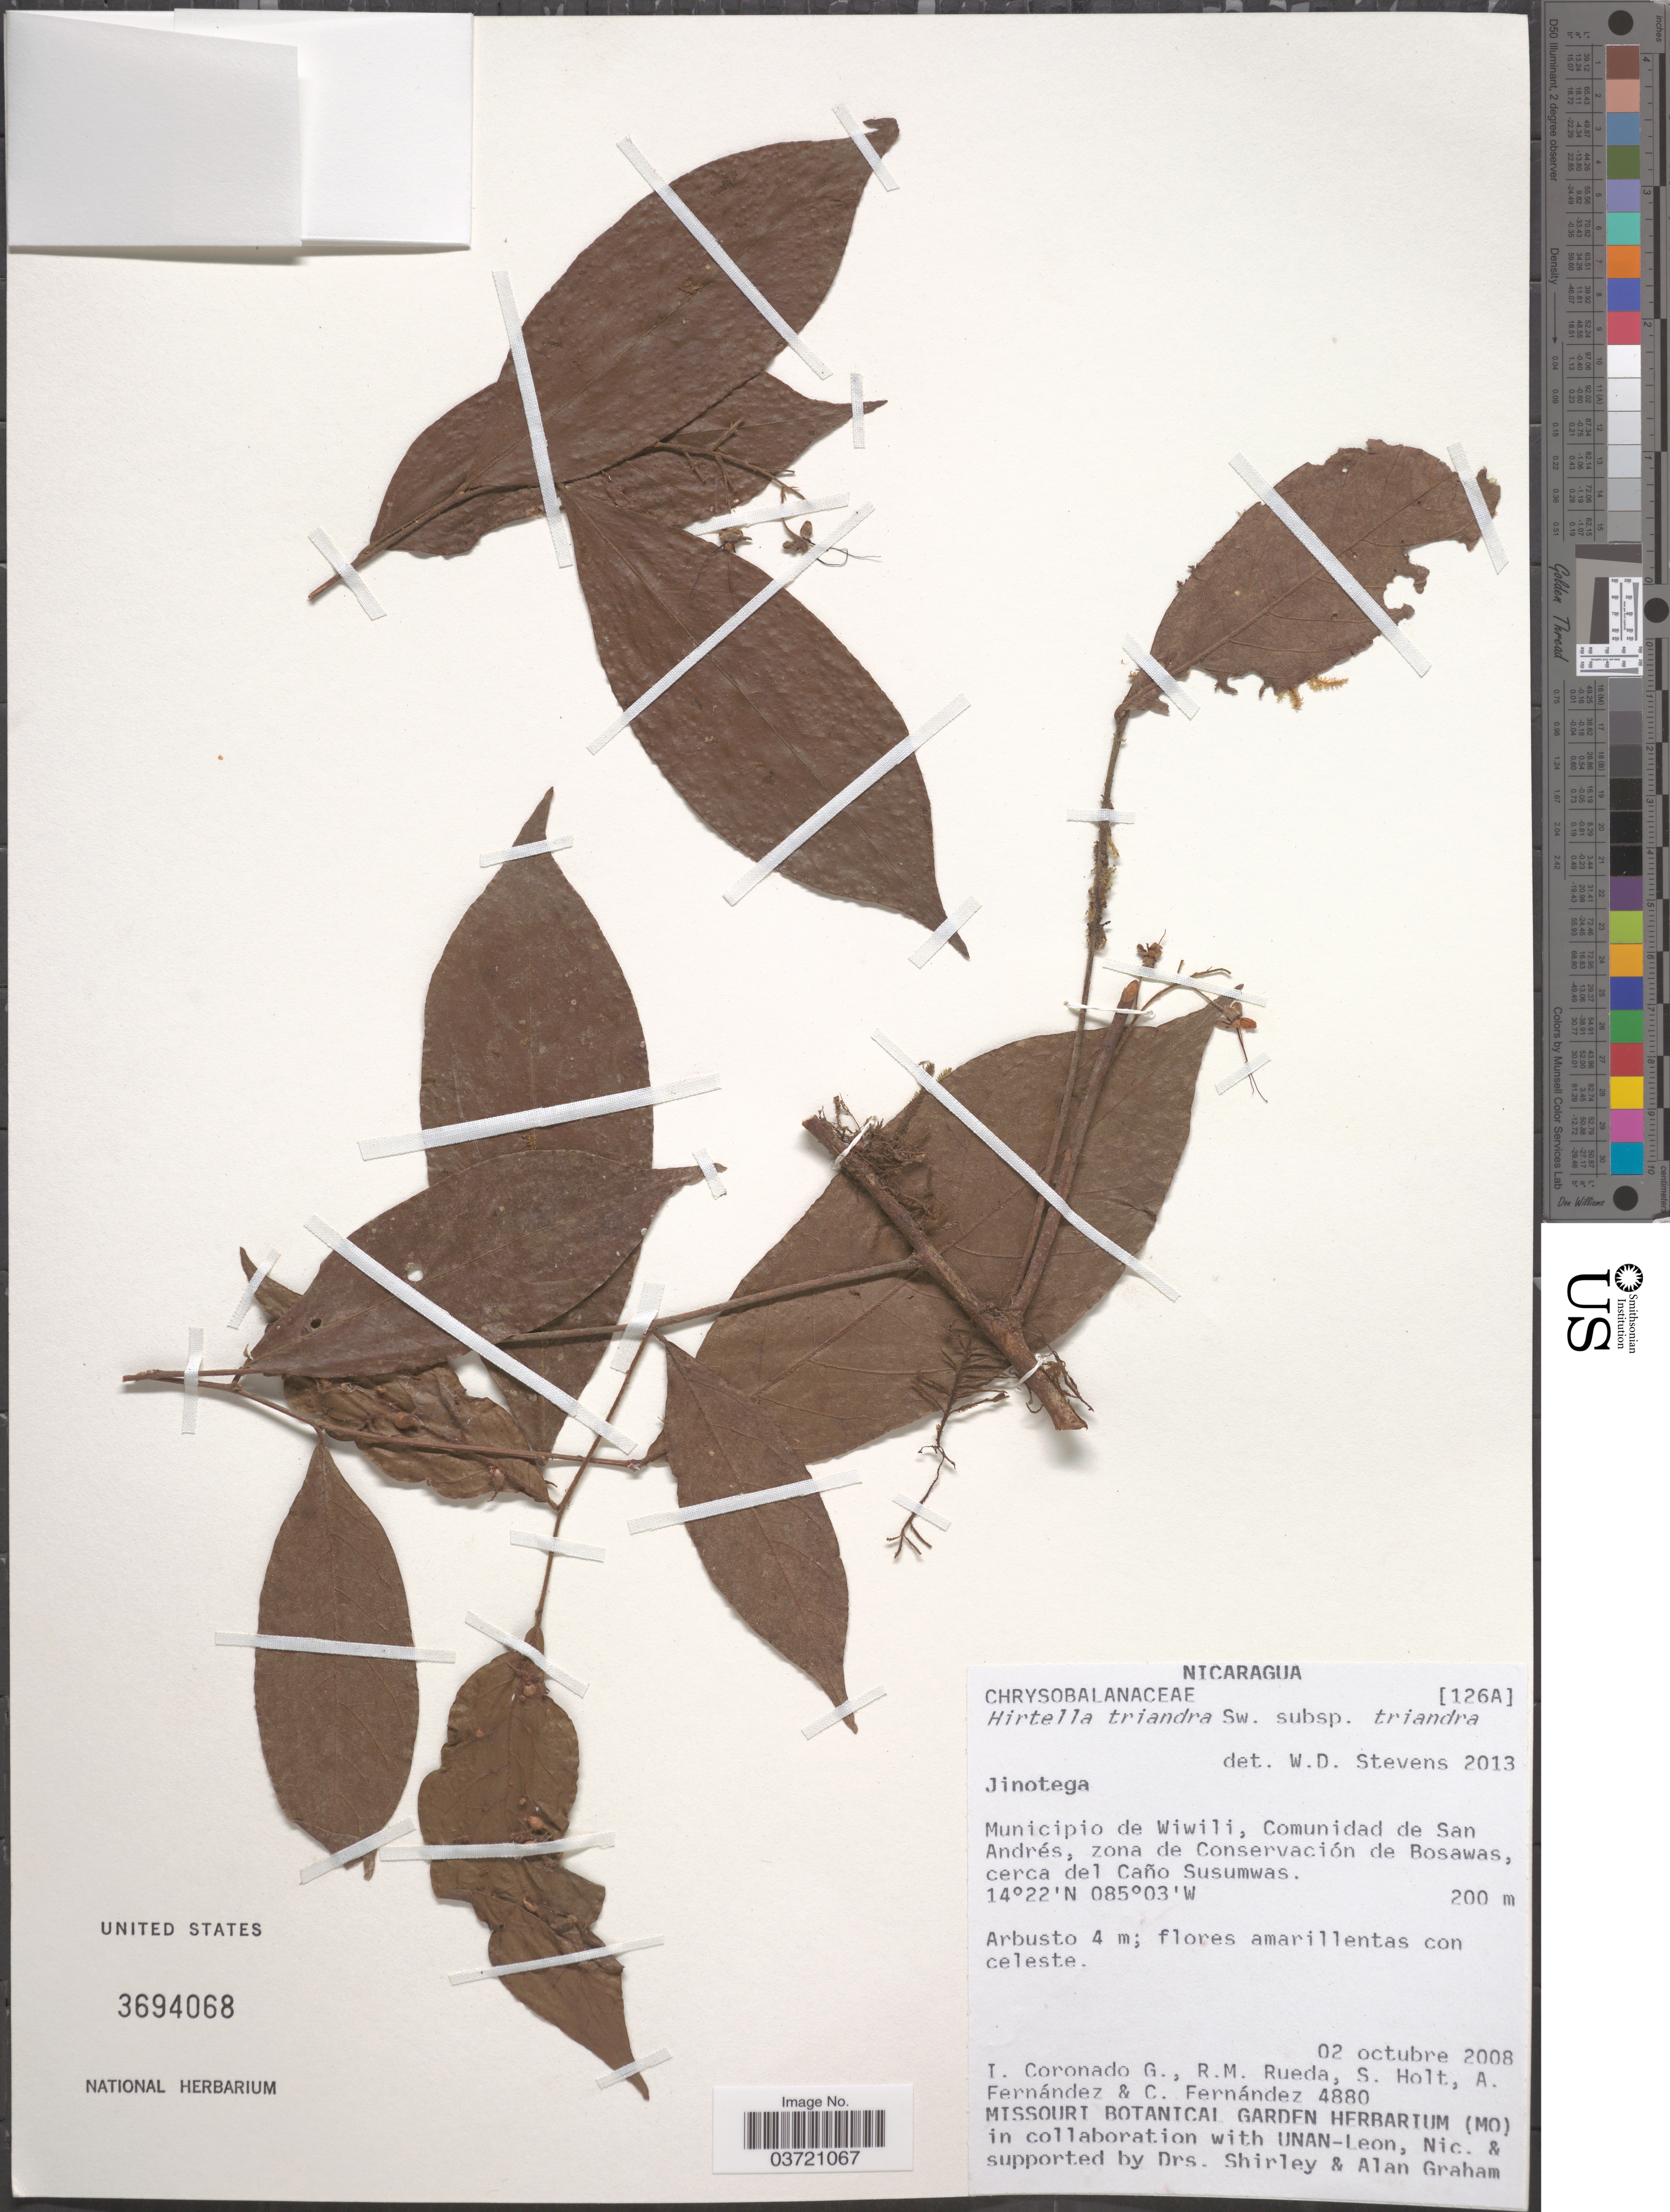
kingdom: Plantae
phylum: Tracheophyta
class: Magnoliopsida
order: Malpighiales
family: Chrysobalanaceae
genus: Hirtella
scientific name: Hirtella triandra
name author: Sw.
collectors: I. Coronado, R. Rueda, S. Holt, A. Fernández & C. Fernández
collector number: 4880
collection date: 2008-10-02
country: Nicaragua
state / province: Jinotega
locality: Municipio de Wiwili, Comunidad de San Andrés, zona de Conservación de Bosawas, cerca del Caño Susumwas.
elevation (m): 200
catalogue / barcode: US 3694068